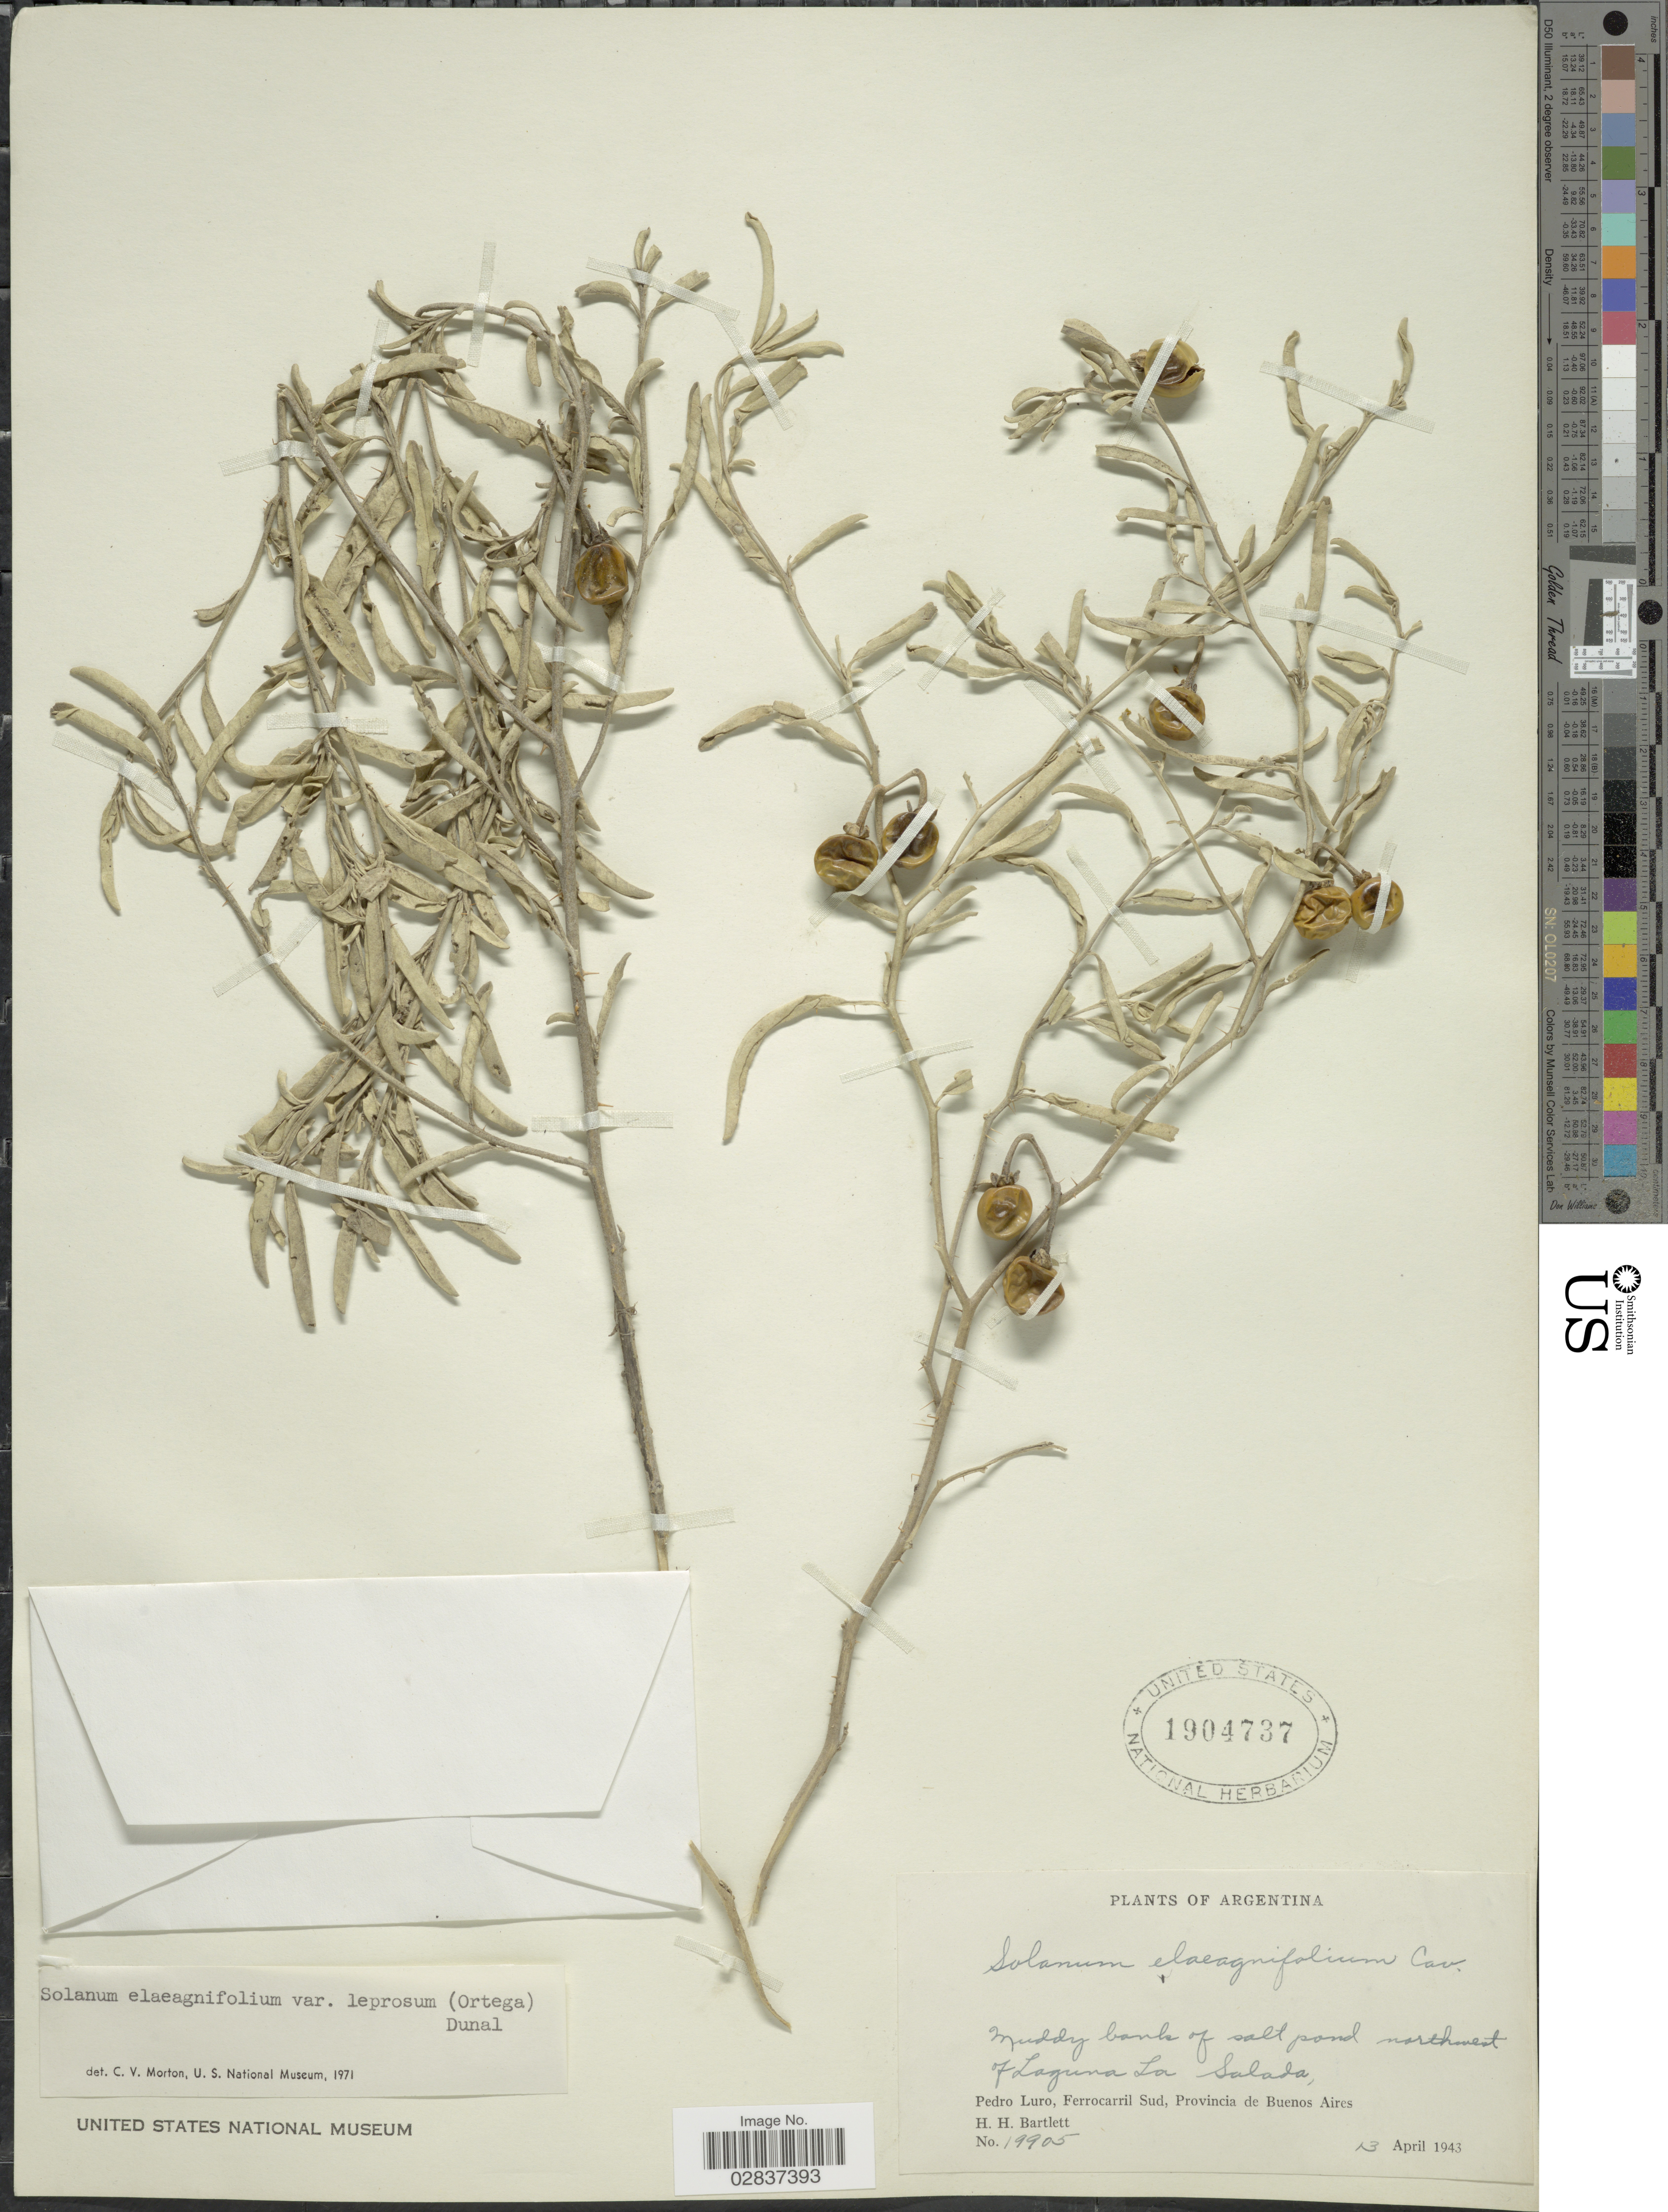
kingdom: Plantae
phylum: Tracheophyta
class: Magnoliopsida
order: Solanales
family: Solanaceae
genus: Solanum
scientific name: Solanum elaeagnifolium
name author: Cav.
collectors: H. H. Bartlett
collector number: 19905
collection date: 1943-04-13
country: Argentina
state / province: Buenos Aires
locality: Muddy bank of salt pond northwest of Laguna La Salada, Pedro Luro, Ferrocarril Sud, Provincia de Buenos Aires.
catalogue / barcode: US 1904737